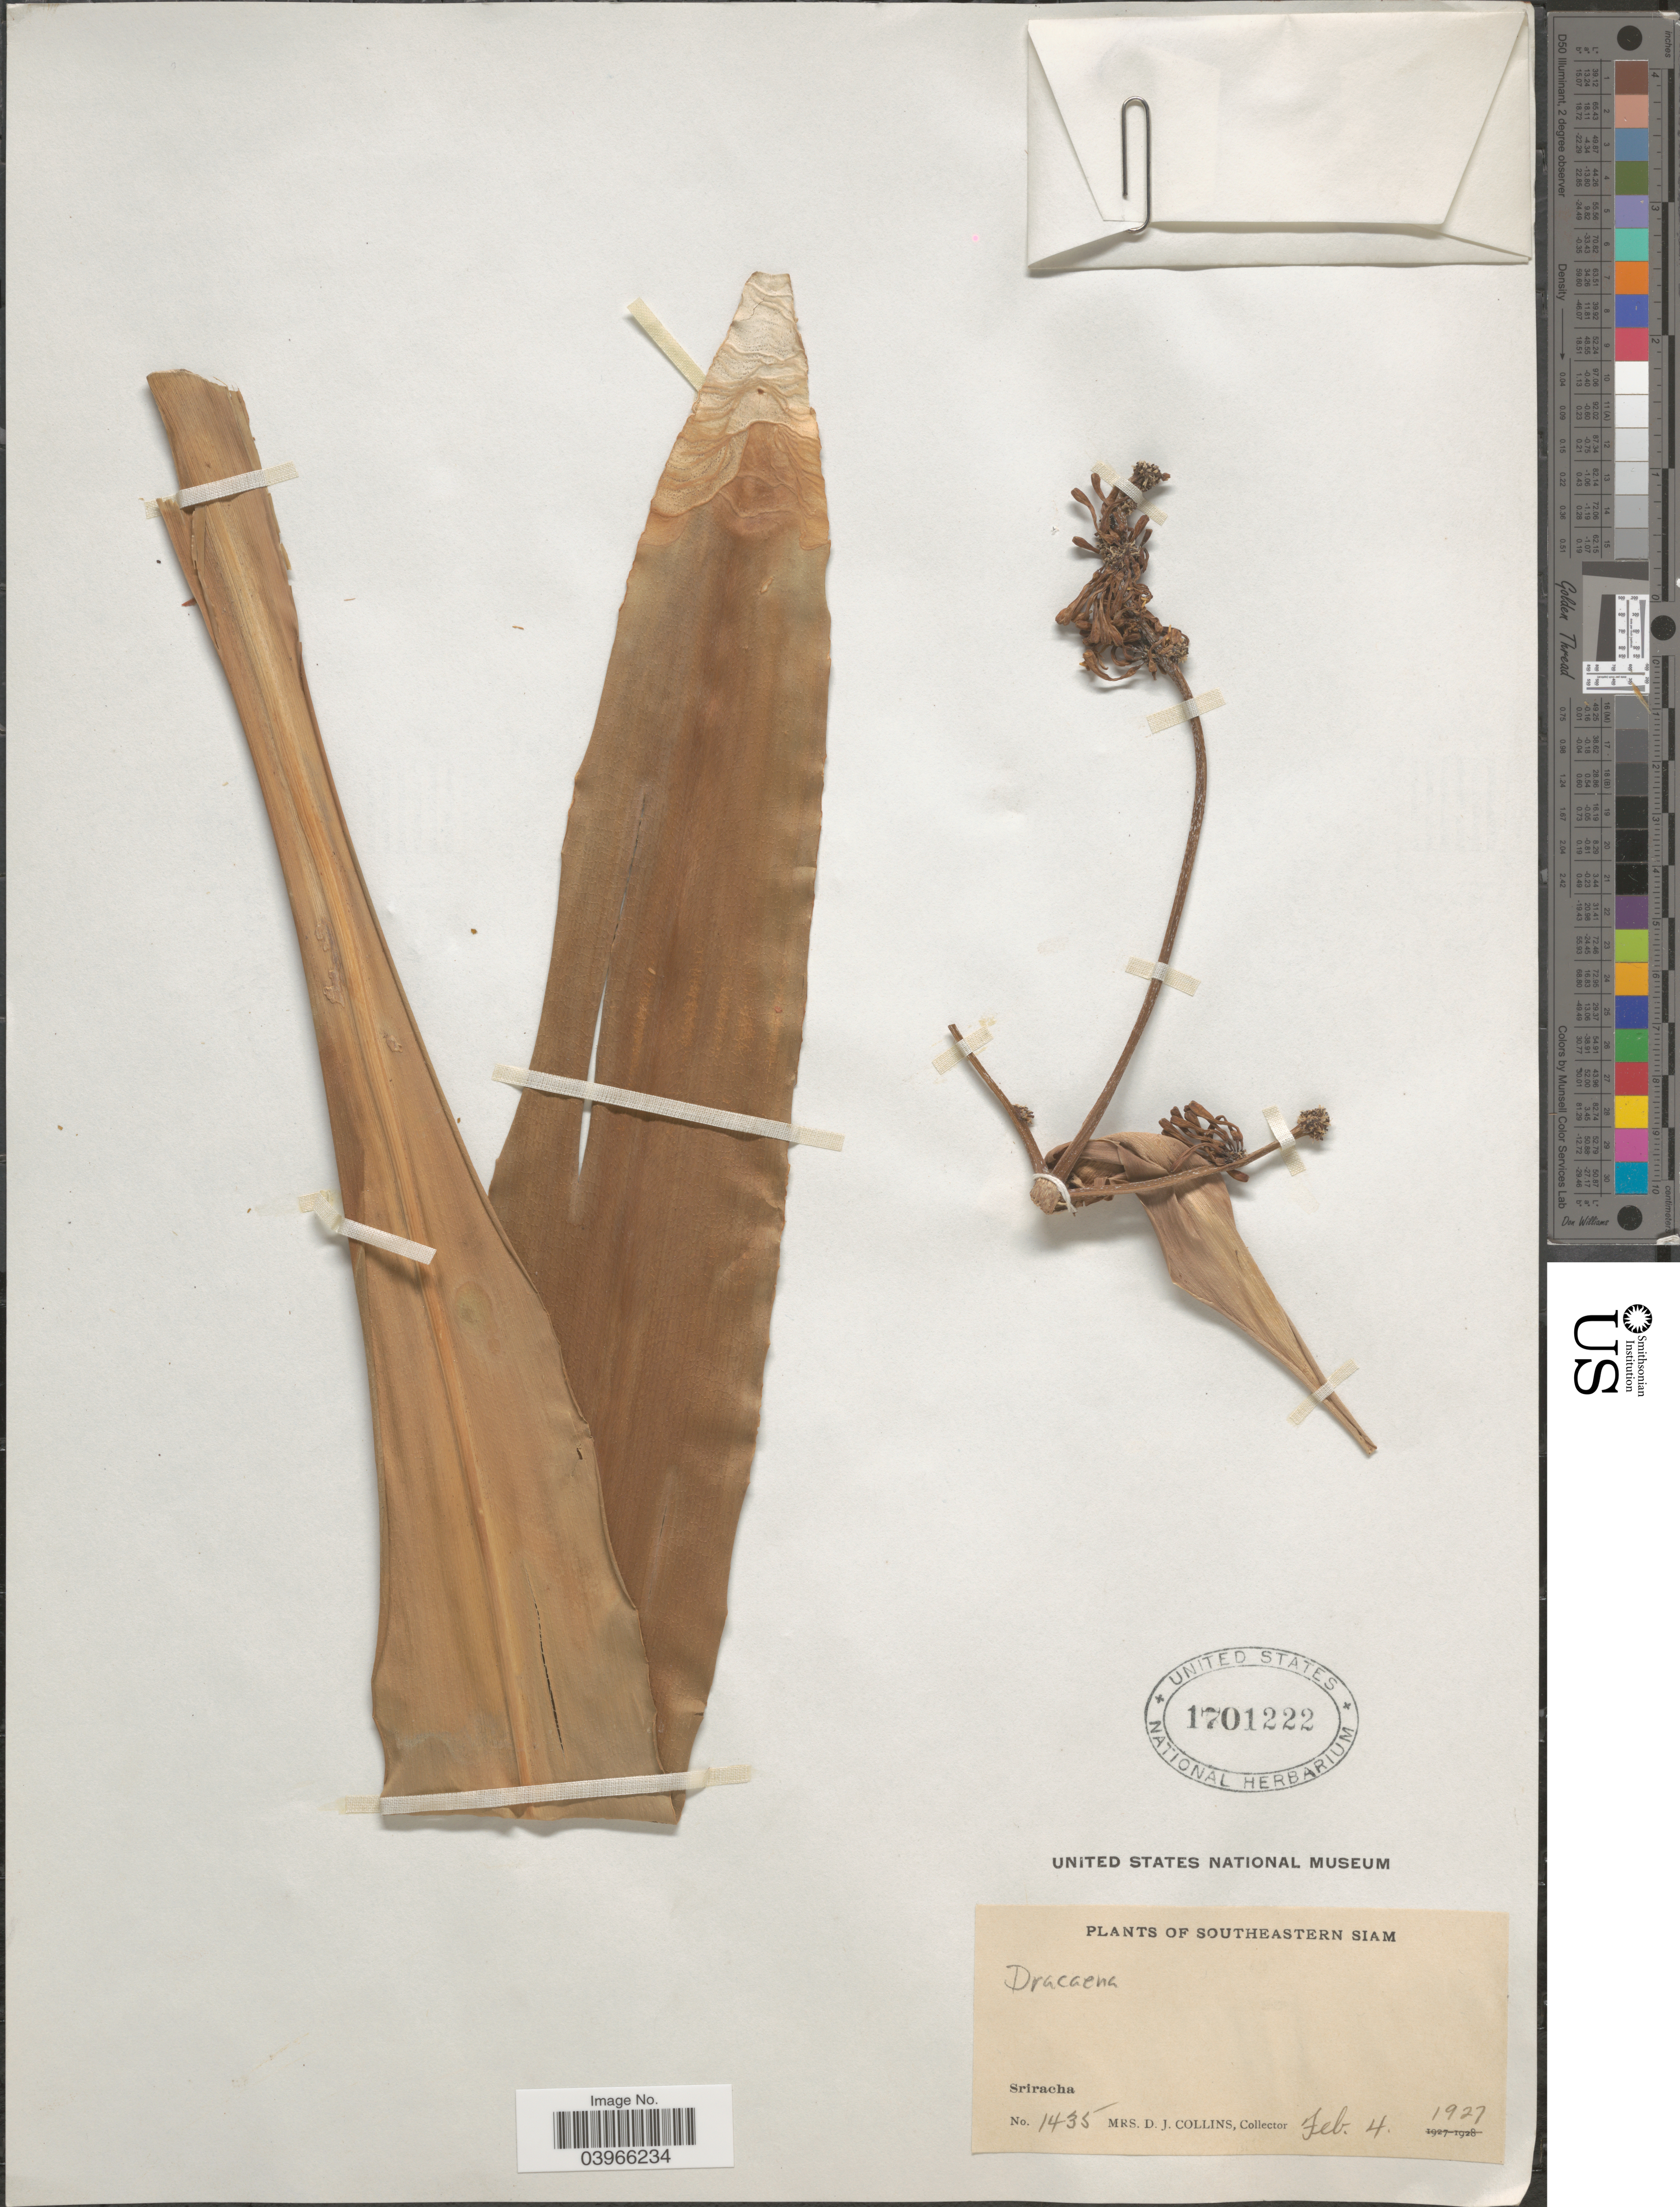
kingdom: Plantae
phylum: Tracheophyta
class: Liliopsida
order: Asparagales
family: Asparagaceae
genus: Dracaena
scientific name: Dracaena sp.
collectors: Mrs. D. J. Collins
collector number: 1435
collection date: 1927-02-04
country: Thailand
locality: Southeastern Siam. Sriracha.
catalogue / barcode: US 1701222